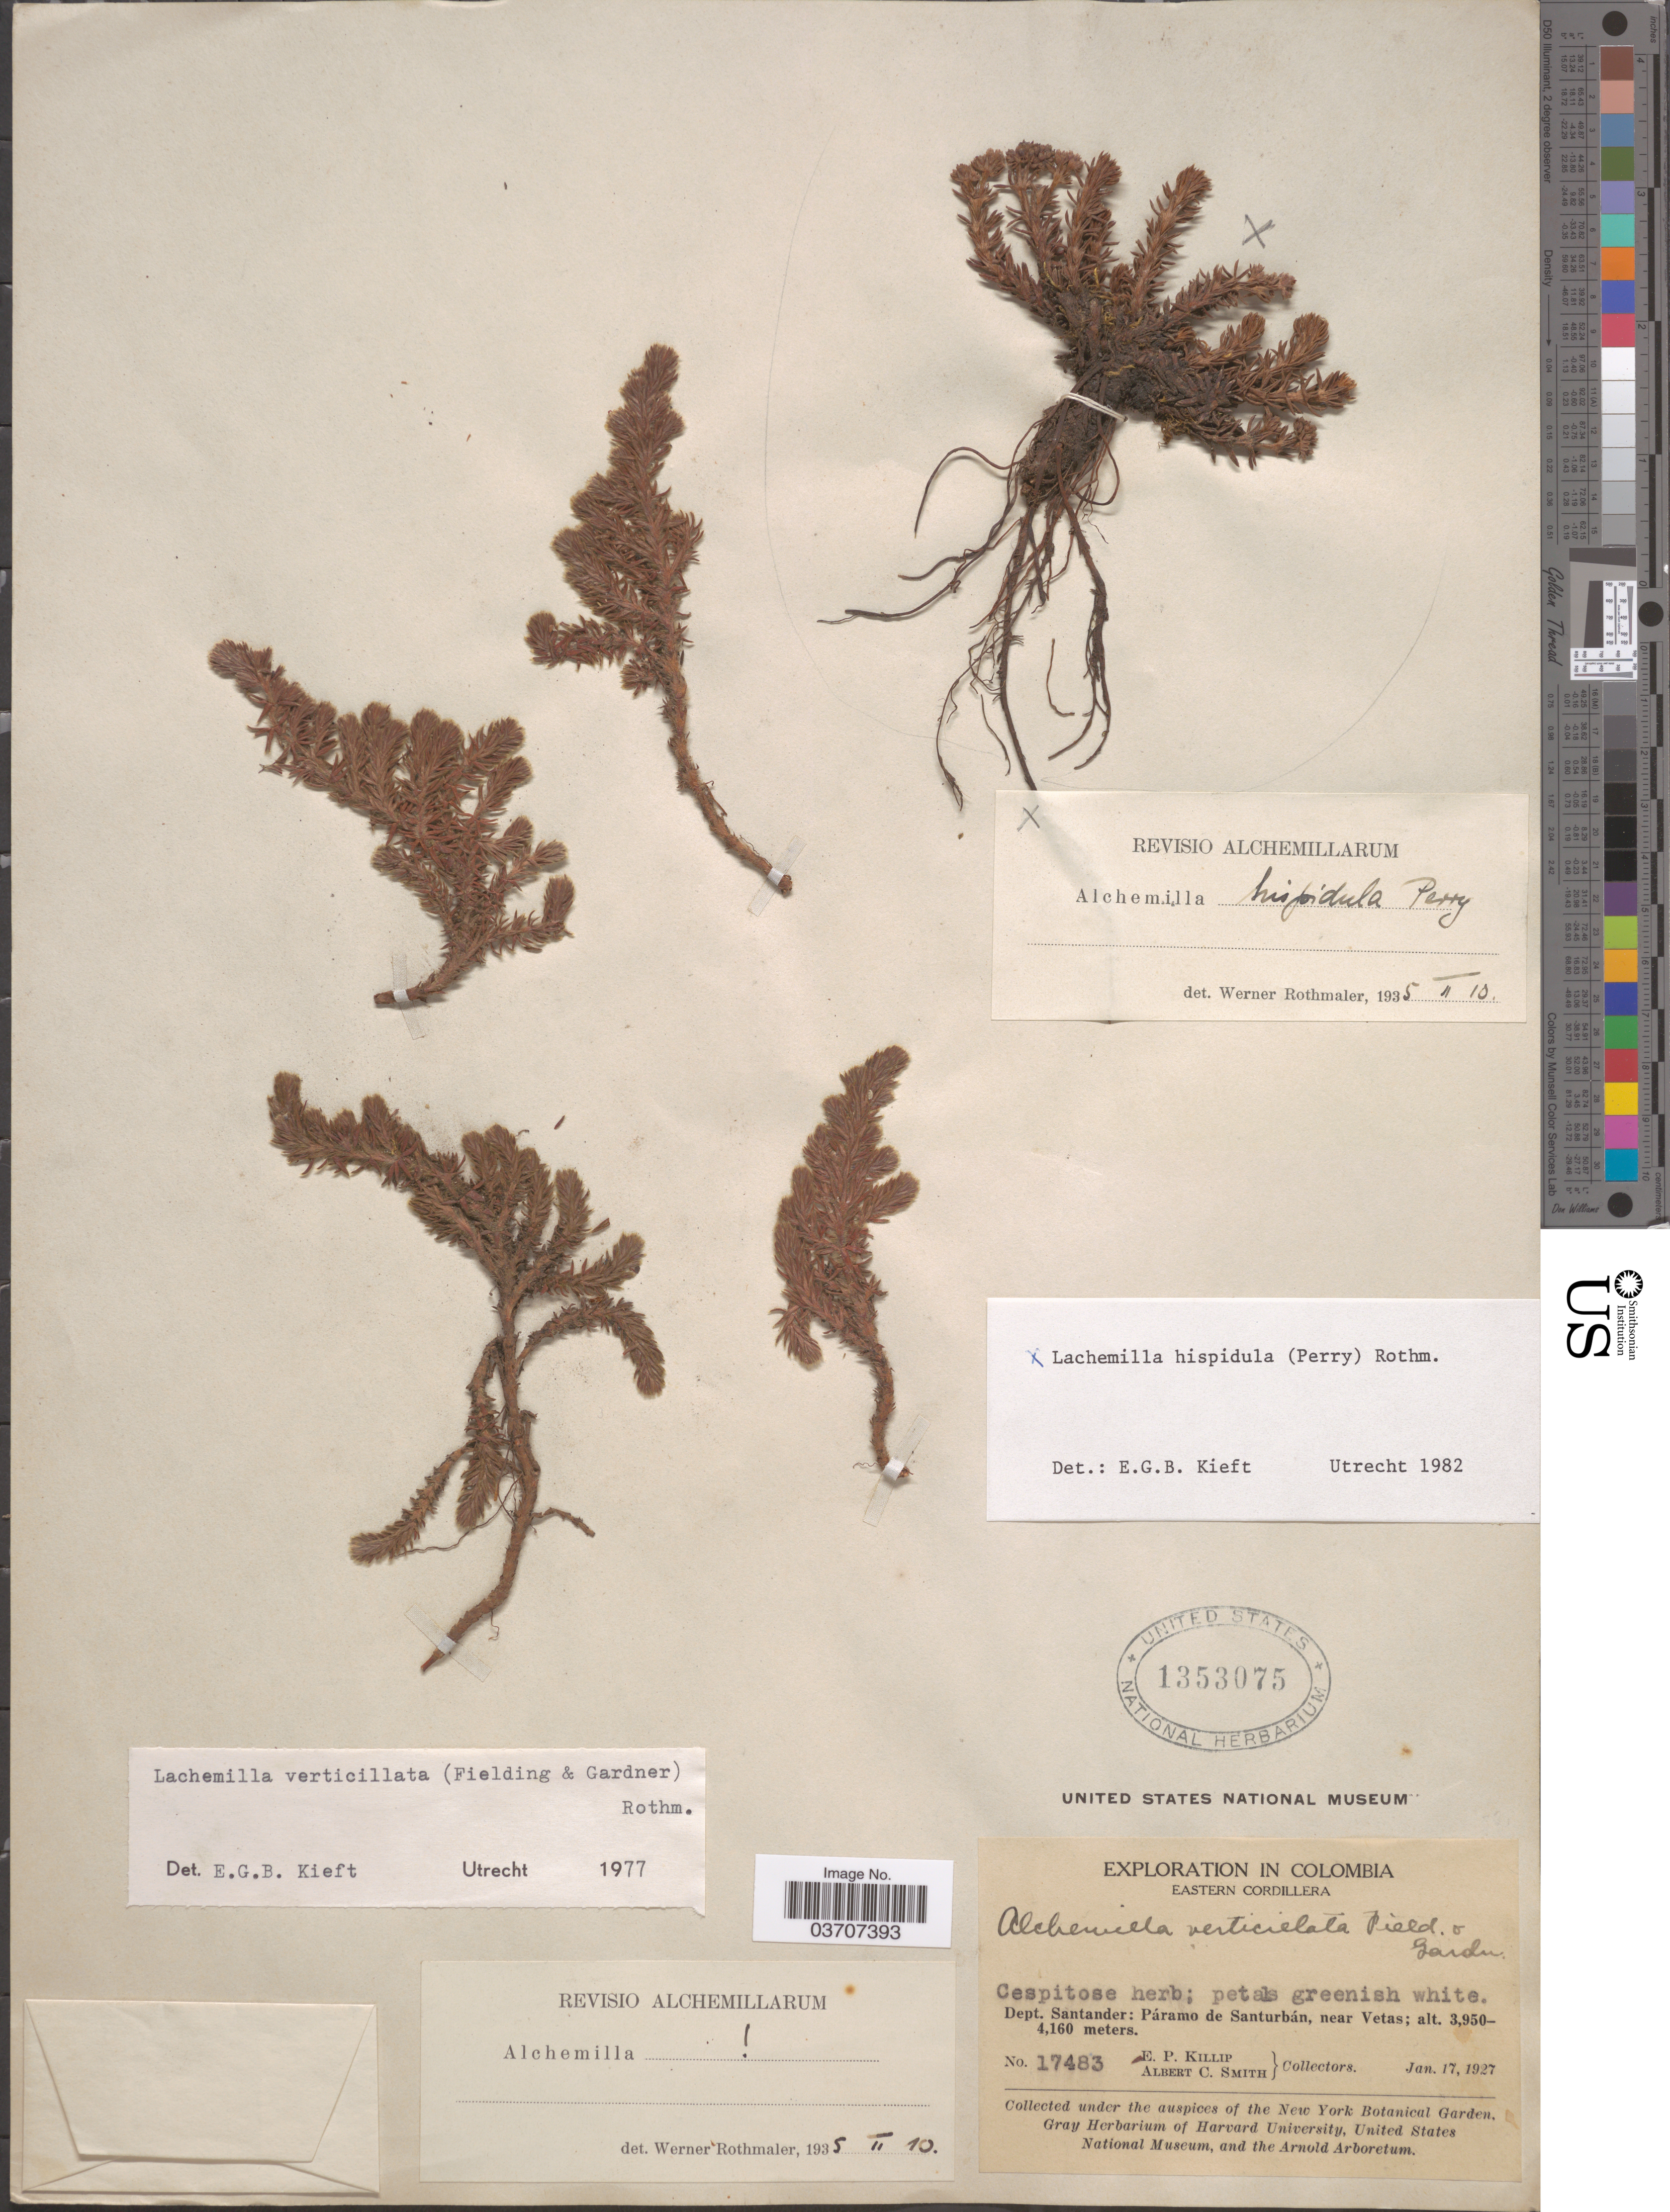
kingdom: Plantae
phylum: Tracheophyta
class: Magnoliopsida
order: Rosales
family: Rosaceae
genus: Lachemilla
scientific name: Lachemilla verticillata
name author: (Fielding & Gardner) Rothm.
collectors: E. P. Killip & A. C. Smith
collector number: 17483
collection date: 1927-01-17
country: Colombia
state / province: Santander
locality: Eastern Cordillera. Dept. Santander: Páramo de Santurbán, near Vetas.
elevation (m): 3950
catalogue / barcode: US 1353075